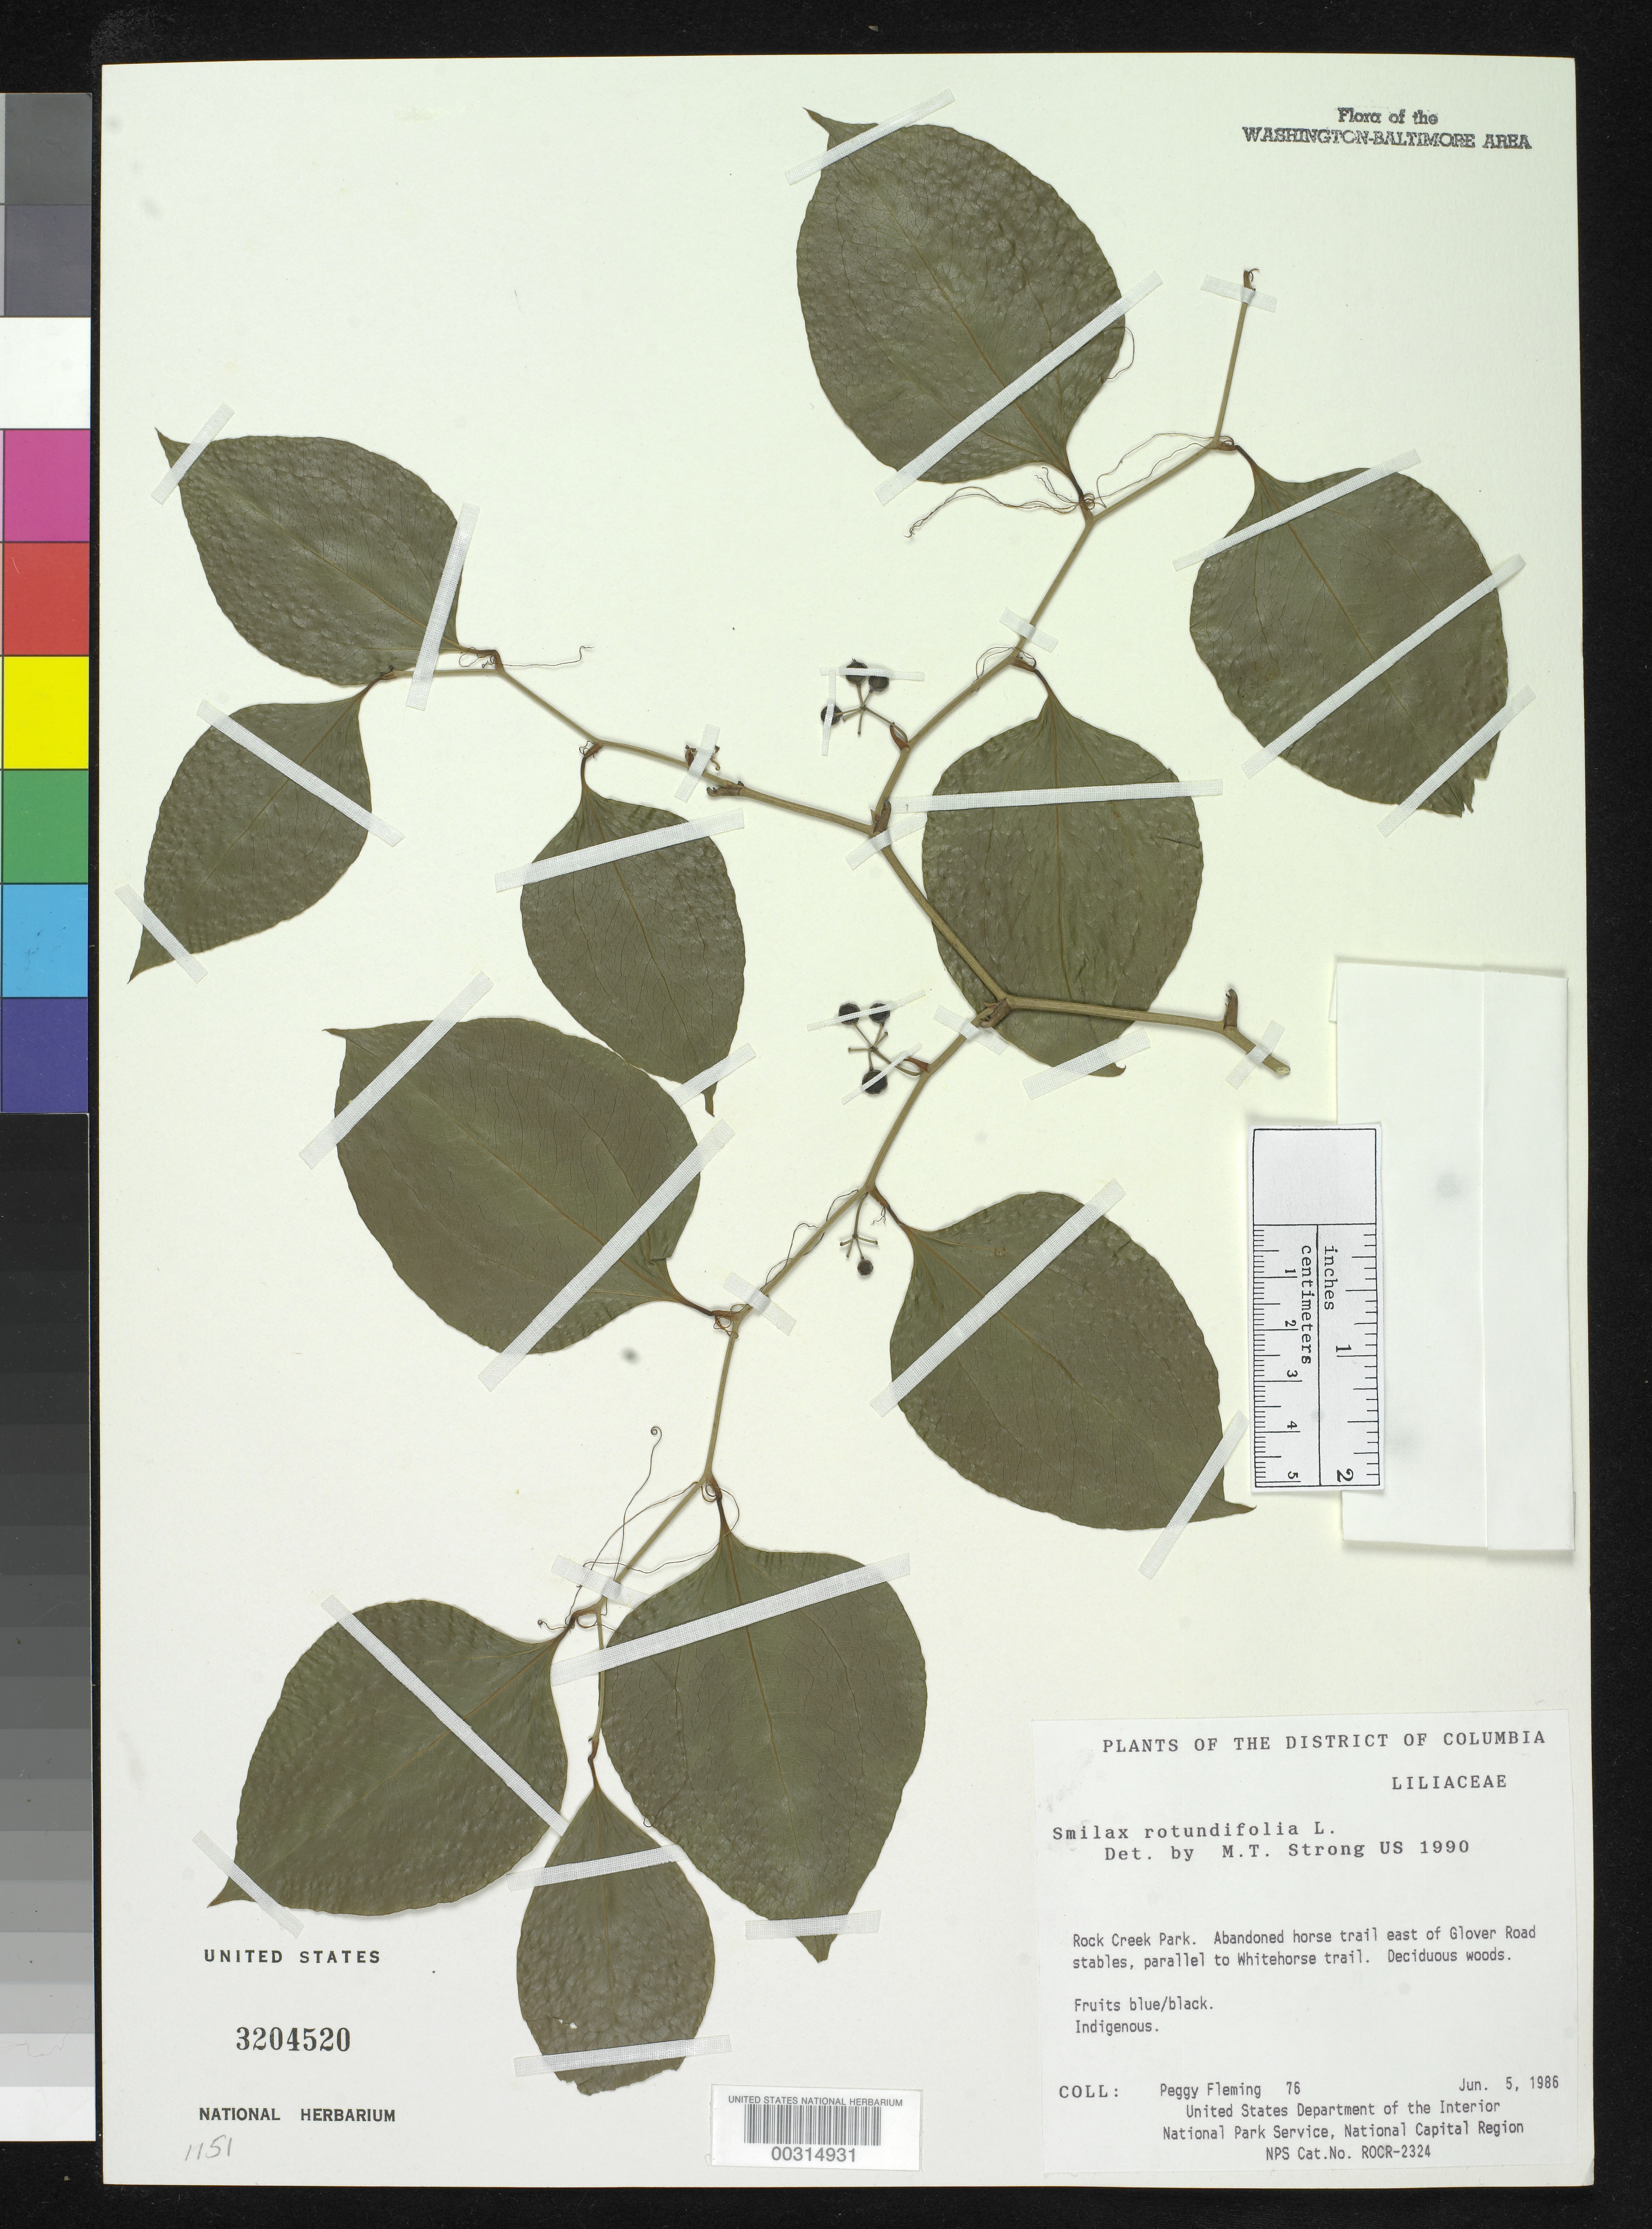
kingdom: Plantae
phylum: Tracheophyta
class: Liliopsida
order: Liliales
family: Smilacaceae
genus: Smilax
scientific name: Smilax rotundifolia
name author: L.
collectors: P. Fleming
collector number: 76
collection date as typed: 05 Jun 1986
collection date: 1986-06-05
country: United States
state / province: District of Columbia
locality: Rock Creek Park, abandoned horsetrail E of Glover Road Stables, parallel to White HorseTrail Rock Creek Park and vicinity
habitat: Deciduous woods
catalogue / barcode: US 3204520